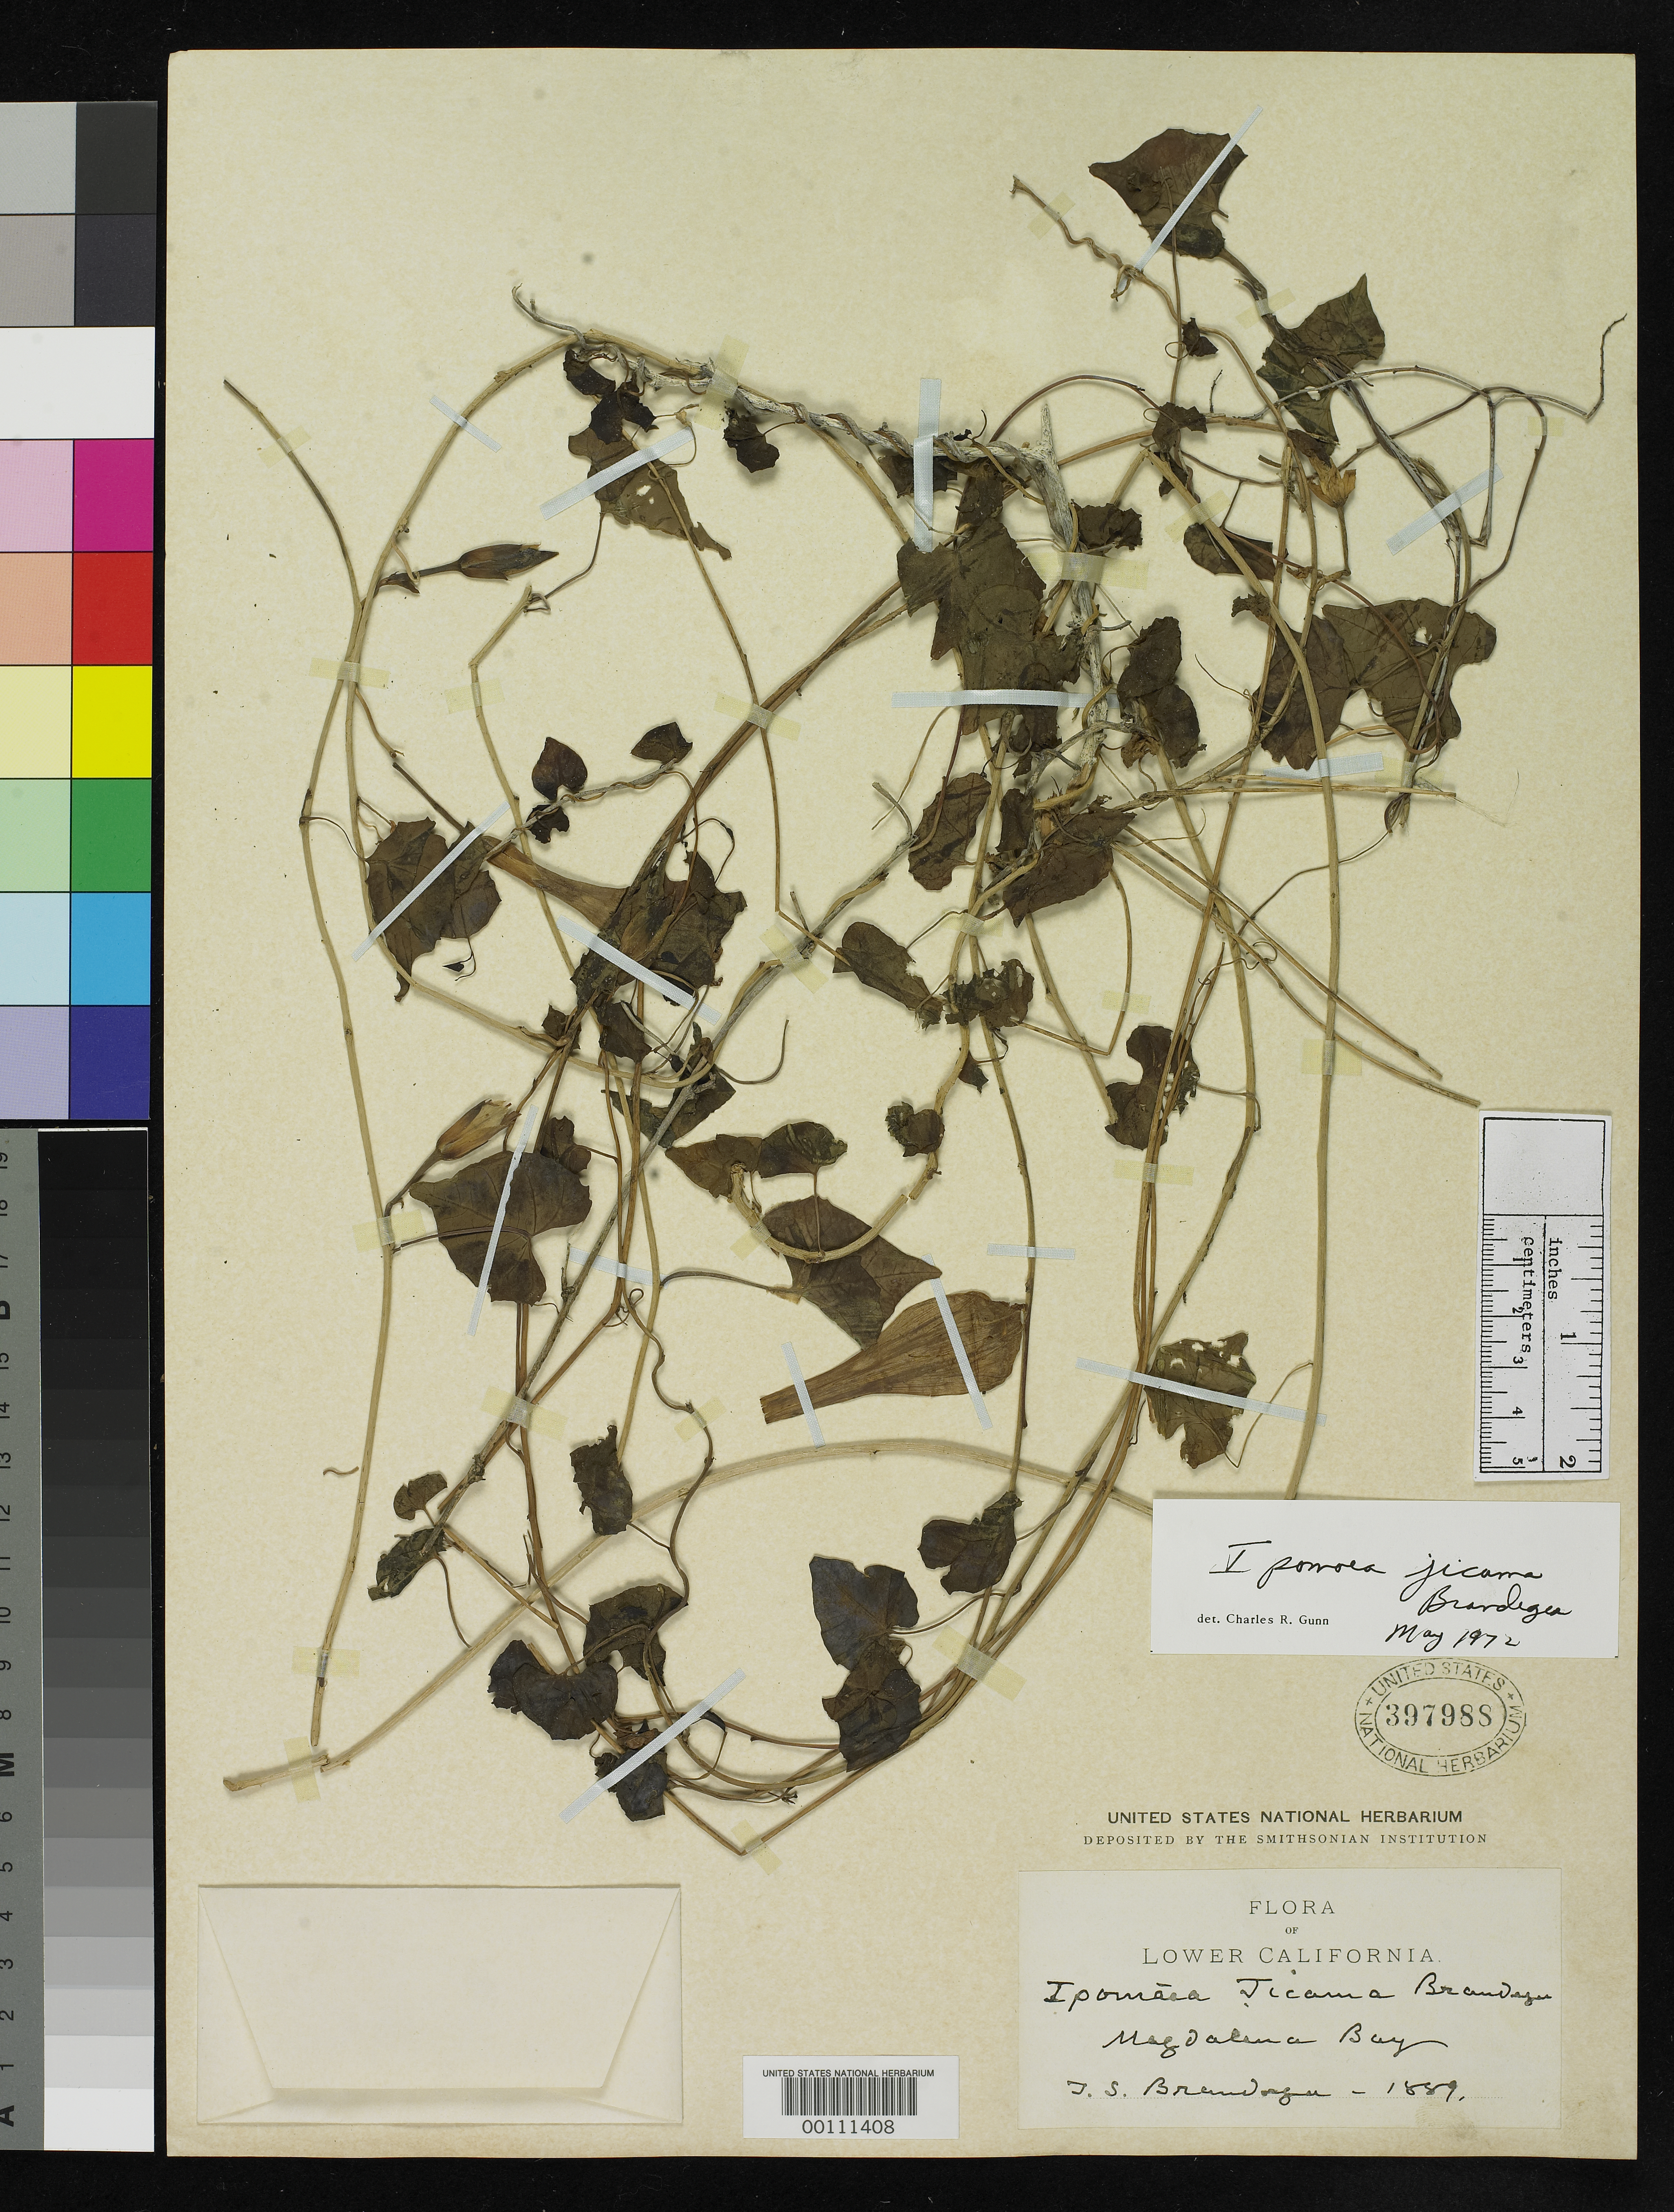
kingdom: Plantae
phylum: Tracheophyta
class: Magnoliopsida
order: Solanales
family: Convolvulaceae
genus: Ipomoea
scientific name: Ipomoea jicama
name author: Brandegee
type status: Type Collection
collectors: T. S. Brandegee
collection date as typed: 1889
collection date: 1889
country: Mexico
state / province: Baja California Sur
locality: Magdalena Bay.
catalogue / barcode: US 397988